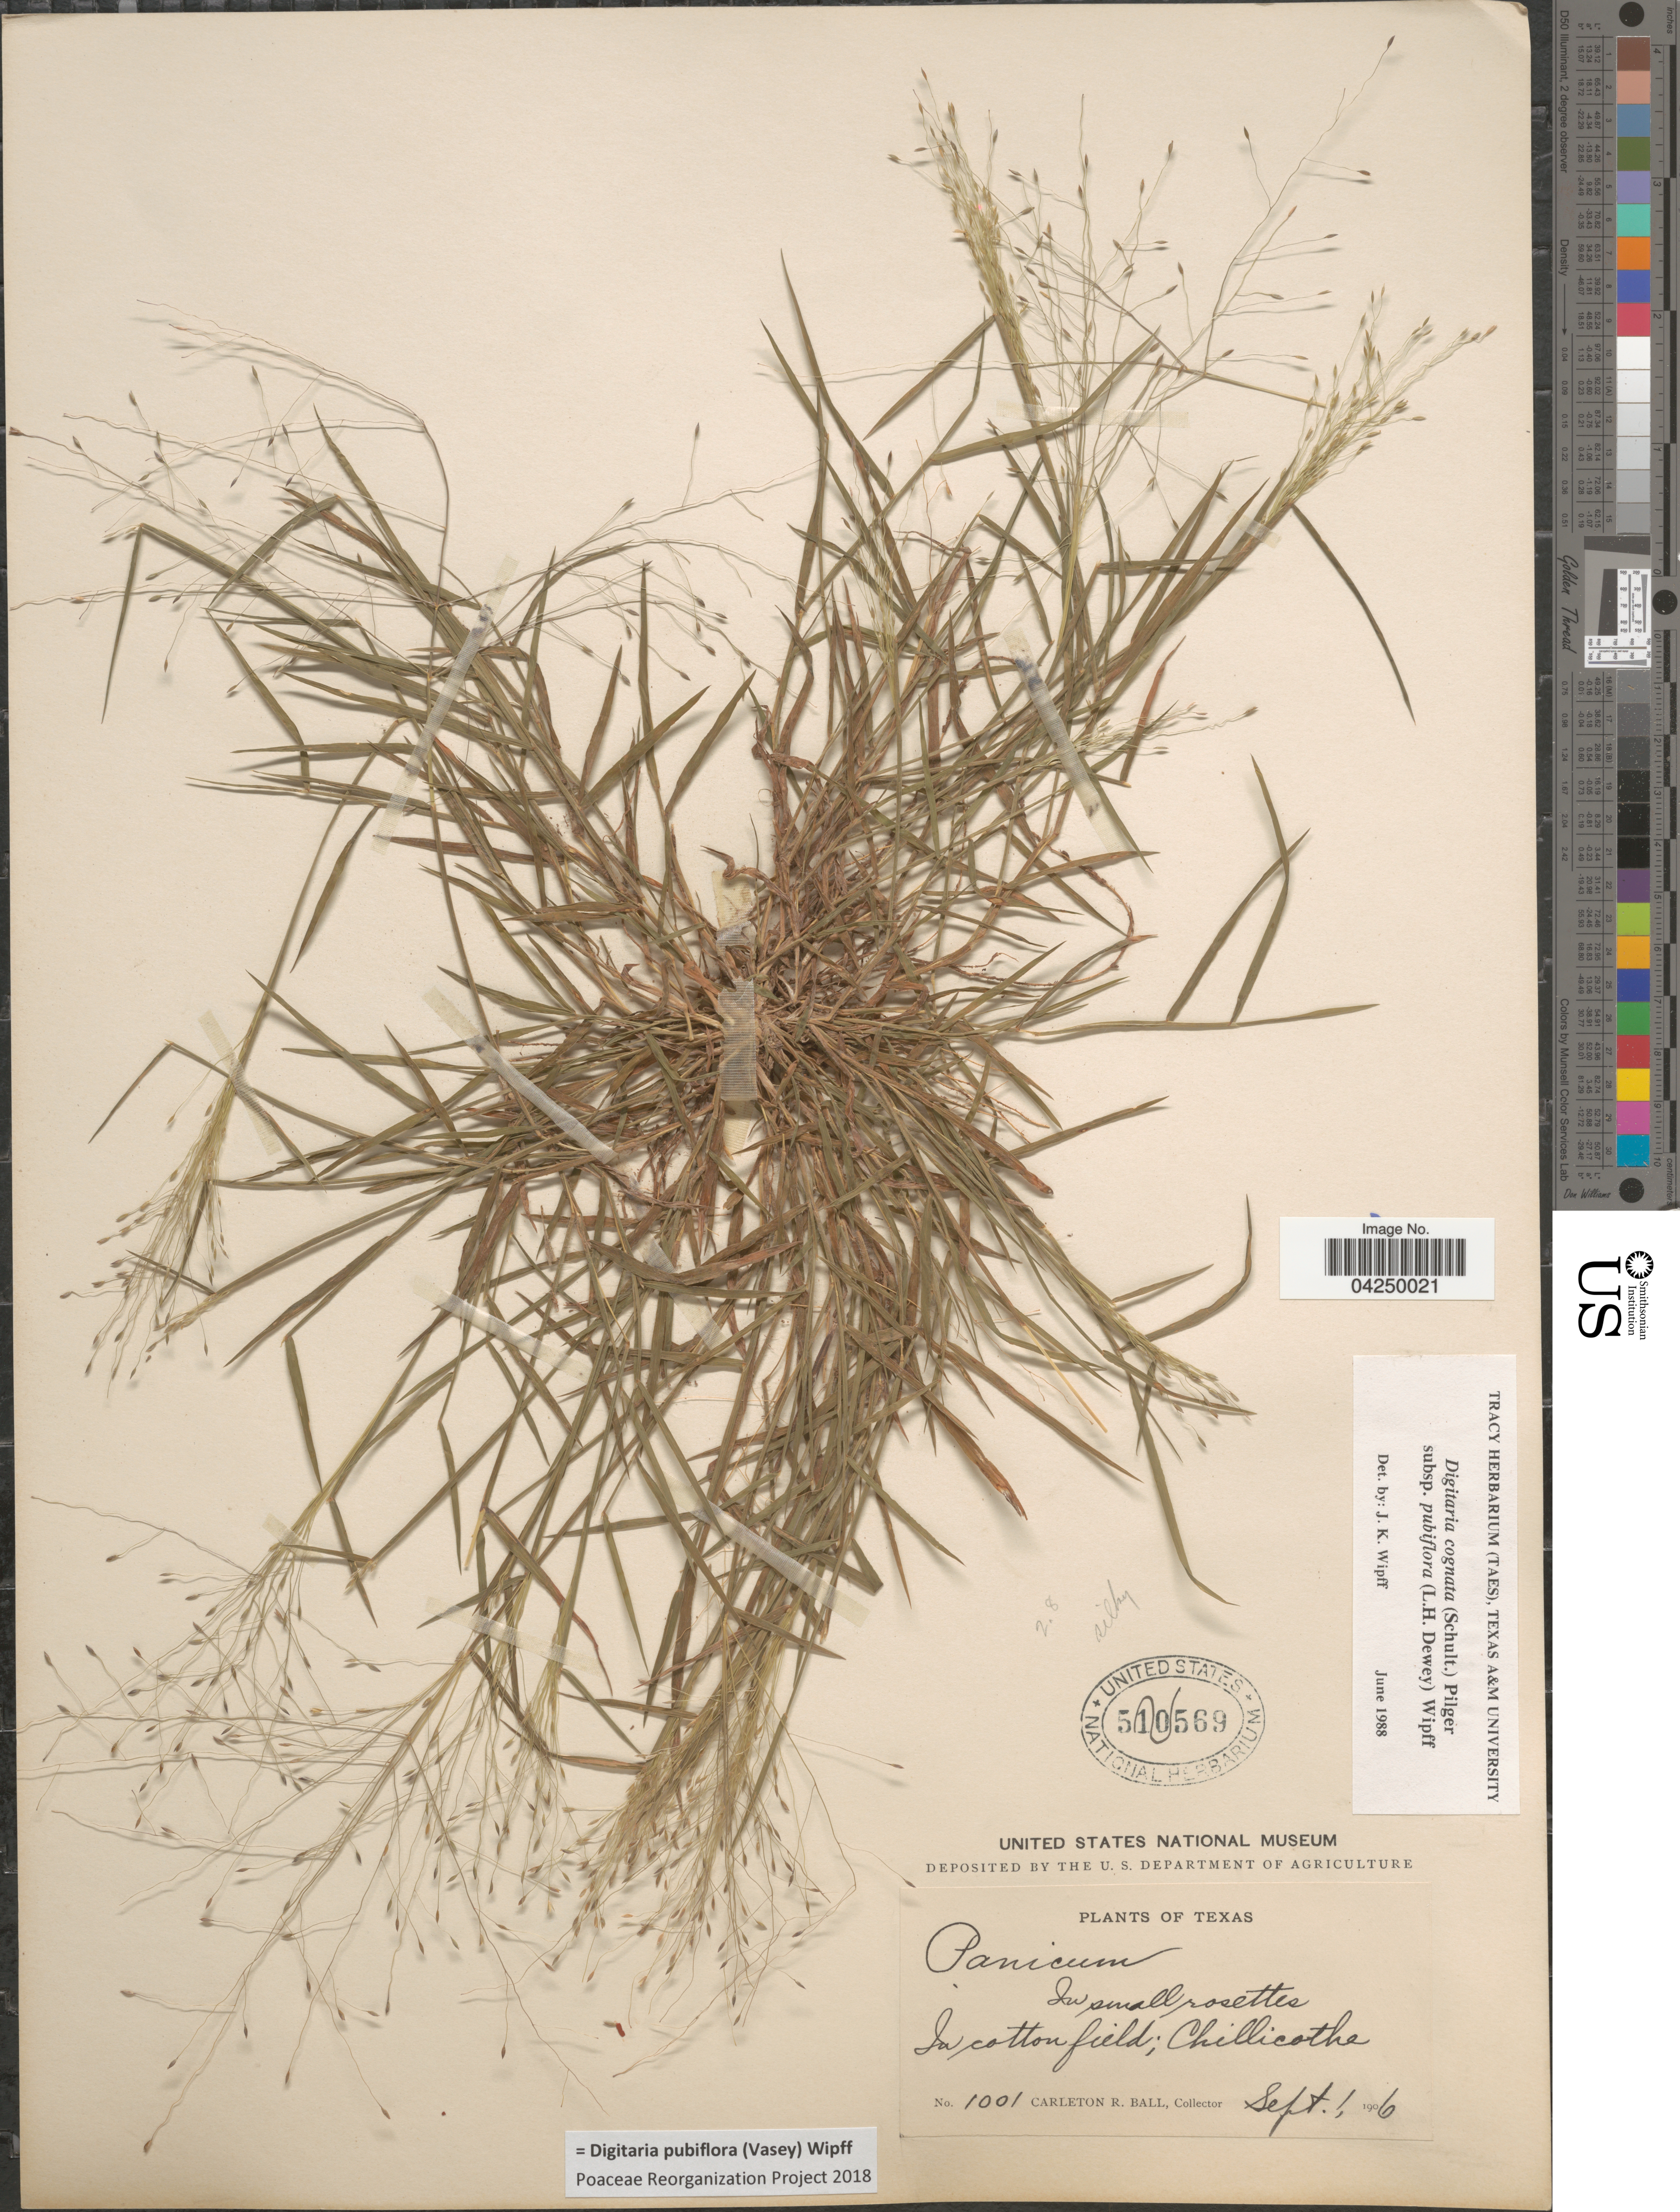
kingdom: Plantae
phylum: Tracheophyta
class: Liliopsida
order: Poales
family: Poaceae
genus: Digitaria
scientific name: Digitaria pubiflora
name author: (Vasey) Wipff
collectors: C. R. Ball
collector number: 1001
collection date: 1906-09-01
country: United States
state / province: Texas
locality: In cotton field; Chillicothe.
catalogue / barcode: US 510569